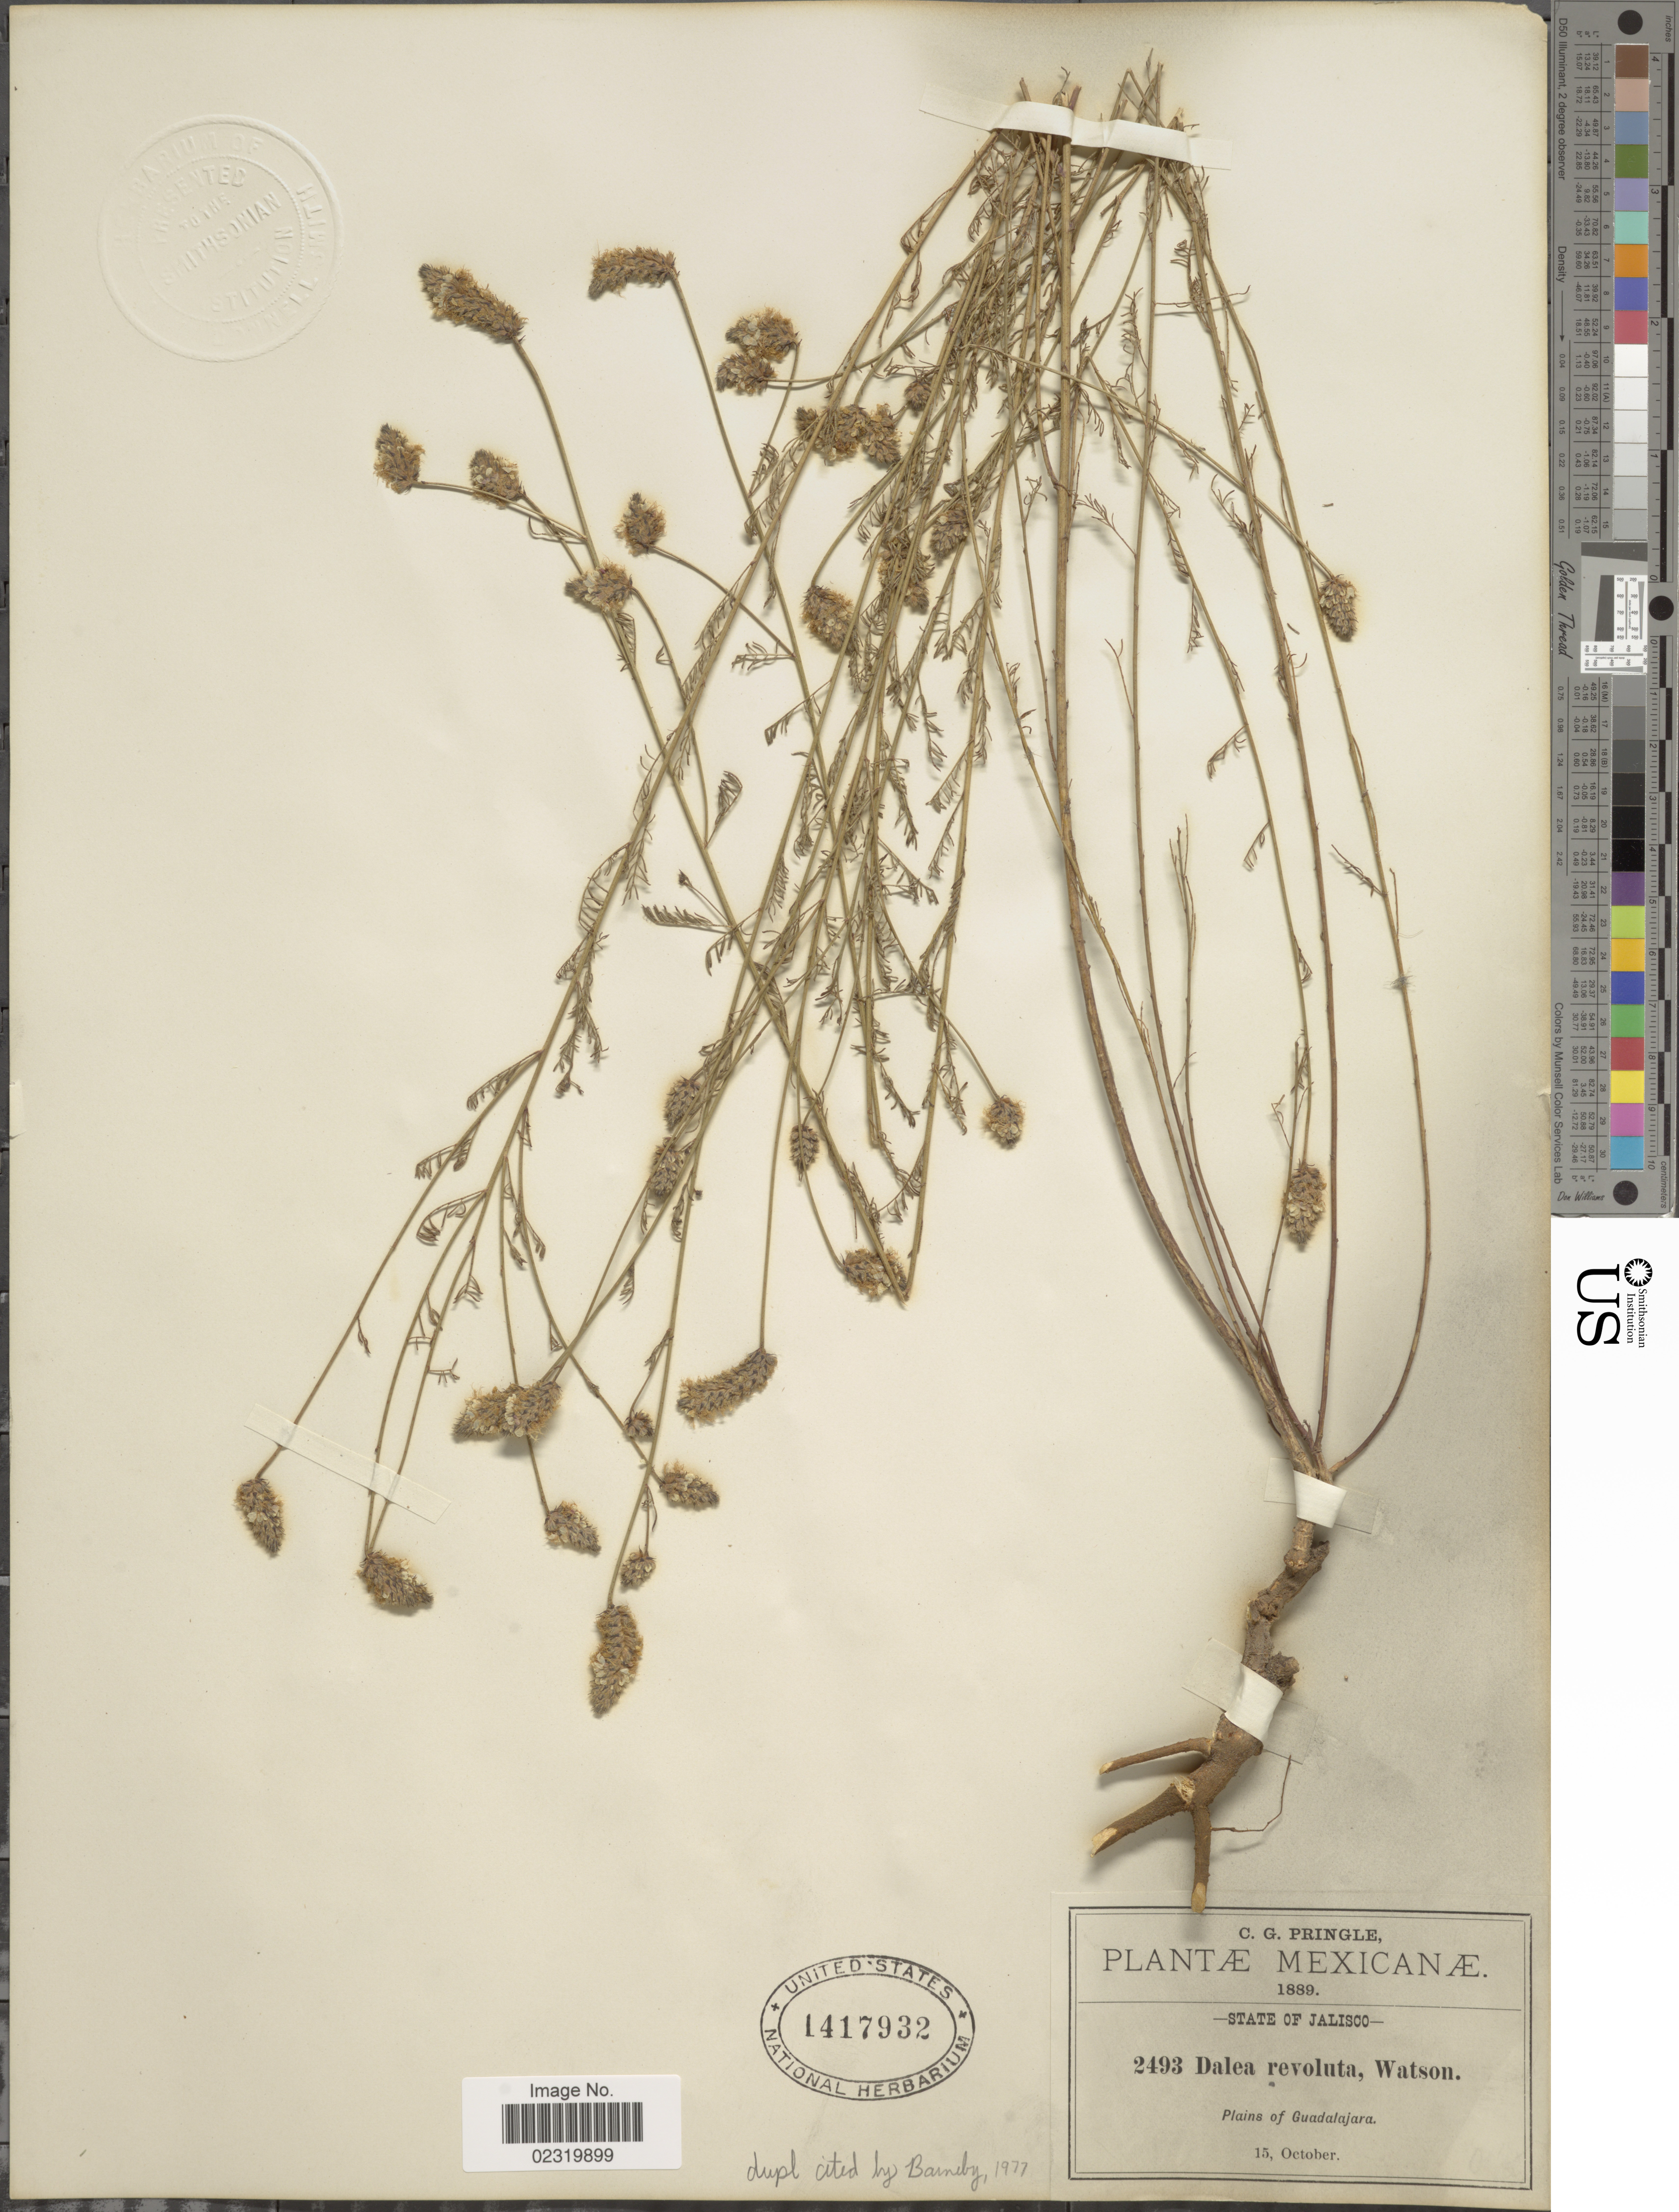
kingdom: Plantae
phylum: Tracheophyta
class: Magnoliopsida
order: Fabales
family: Fabaceae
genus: Dalea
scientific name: Dalea revoluta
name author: S. Watson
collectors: C. G. Pringle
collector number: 2493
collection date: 1889-10-15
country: Mexico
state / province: Jalisco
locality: Guadalajara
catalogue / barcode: US 1417932